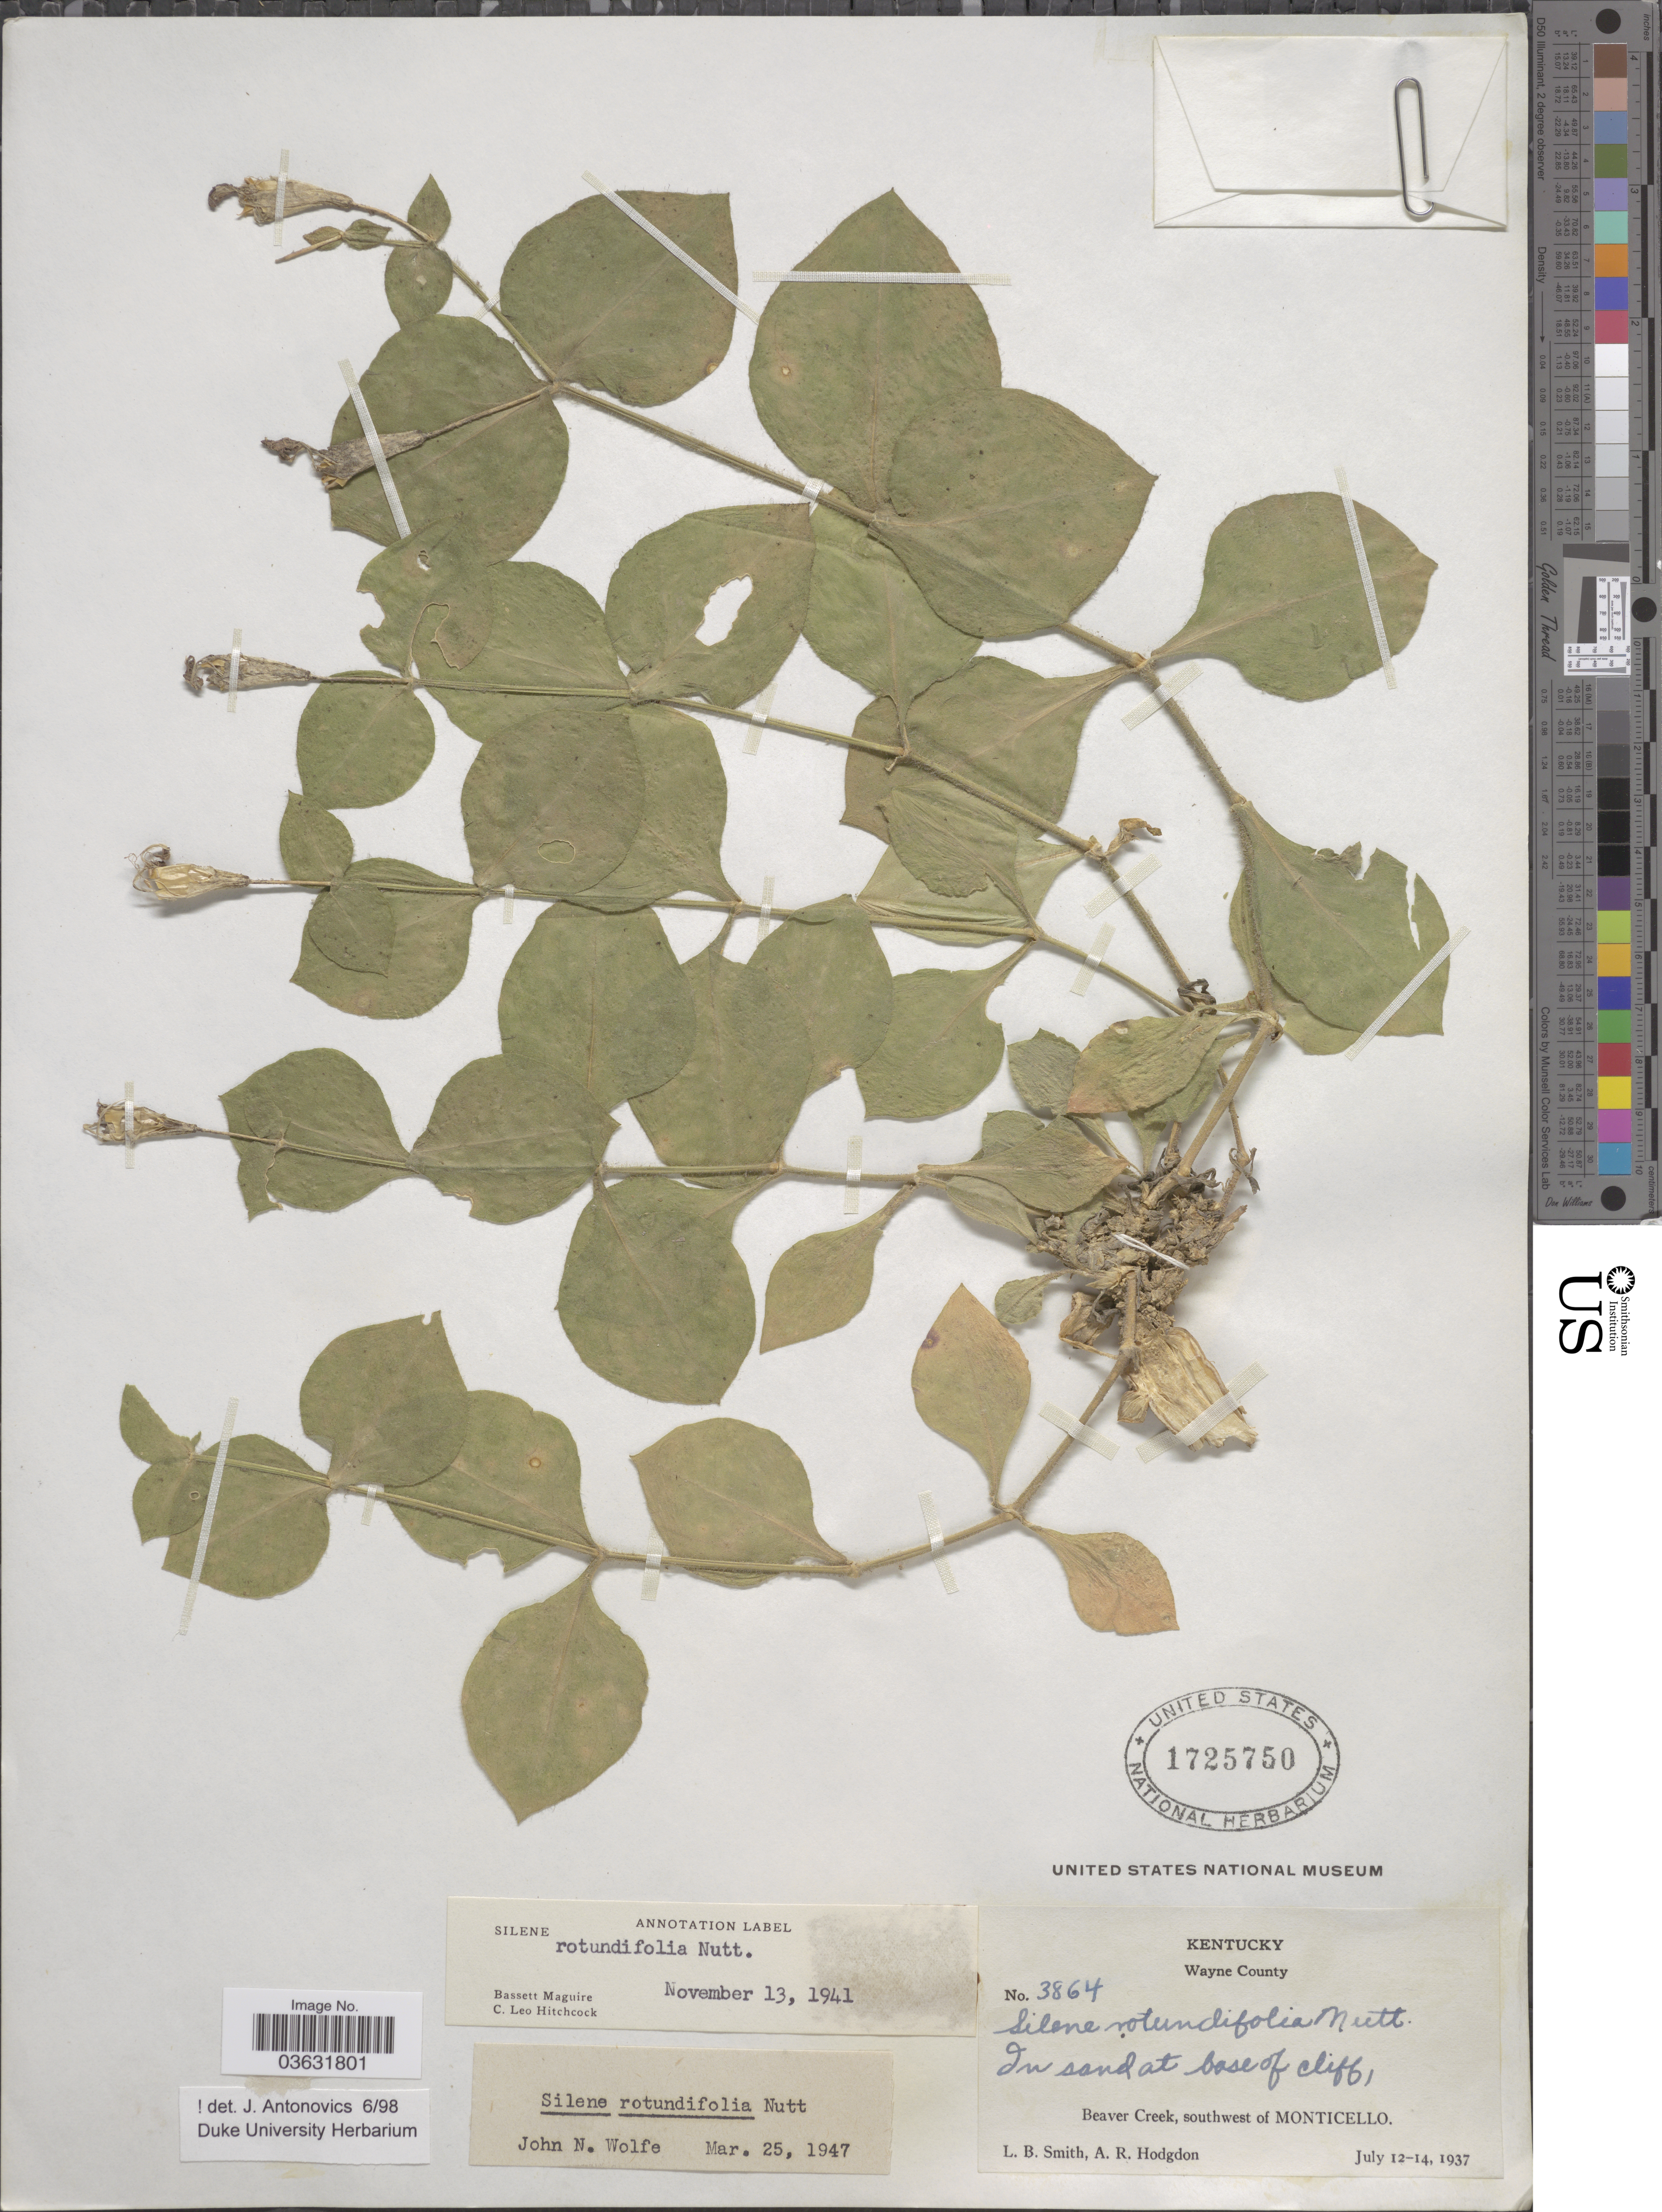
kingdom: Plantae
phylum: Tracheophyta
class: Magnoliopsida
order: Caryophyllales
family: Caryophyllaceae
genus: Silene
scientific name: Silene rotundifolia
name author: Nutt.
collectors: L. Smith & A. R. Hodgdon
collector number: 3864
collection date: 1937-07-12/1937-07-14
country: United States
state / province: Kentucky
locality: Wayne County. Beaver Creek, southwest of Monticello.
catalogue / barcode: US 1725750